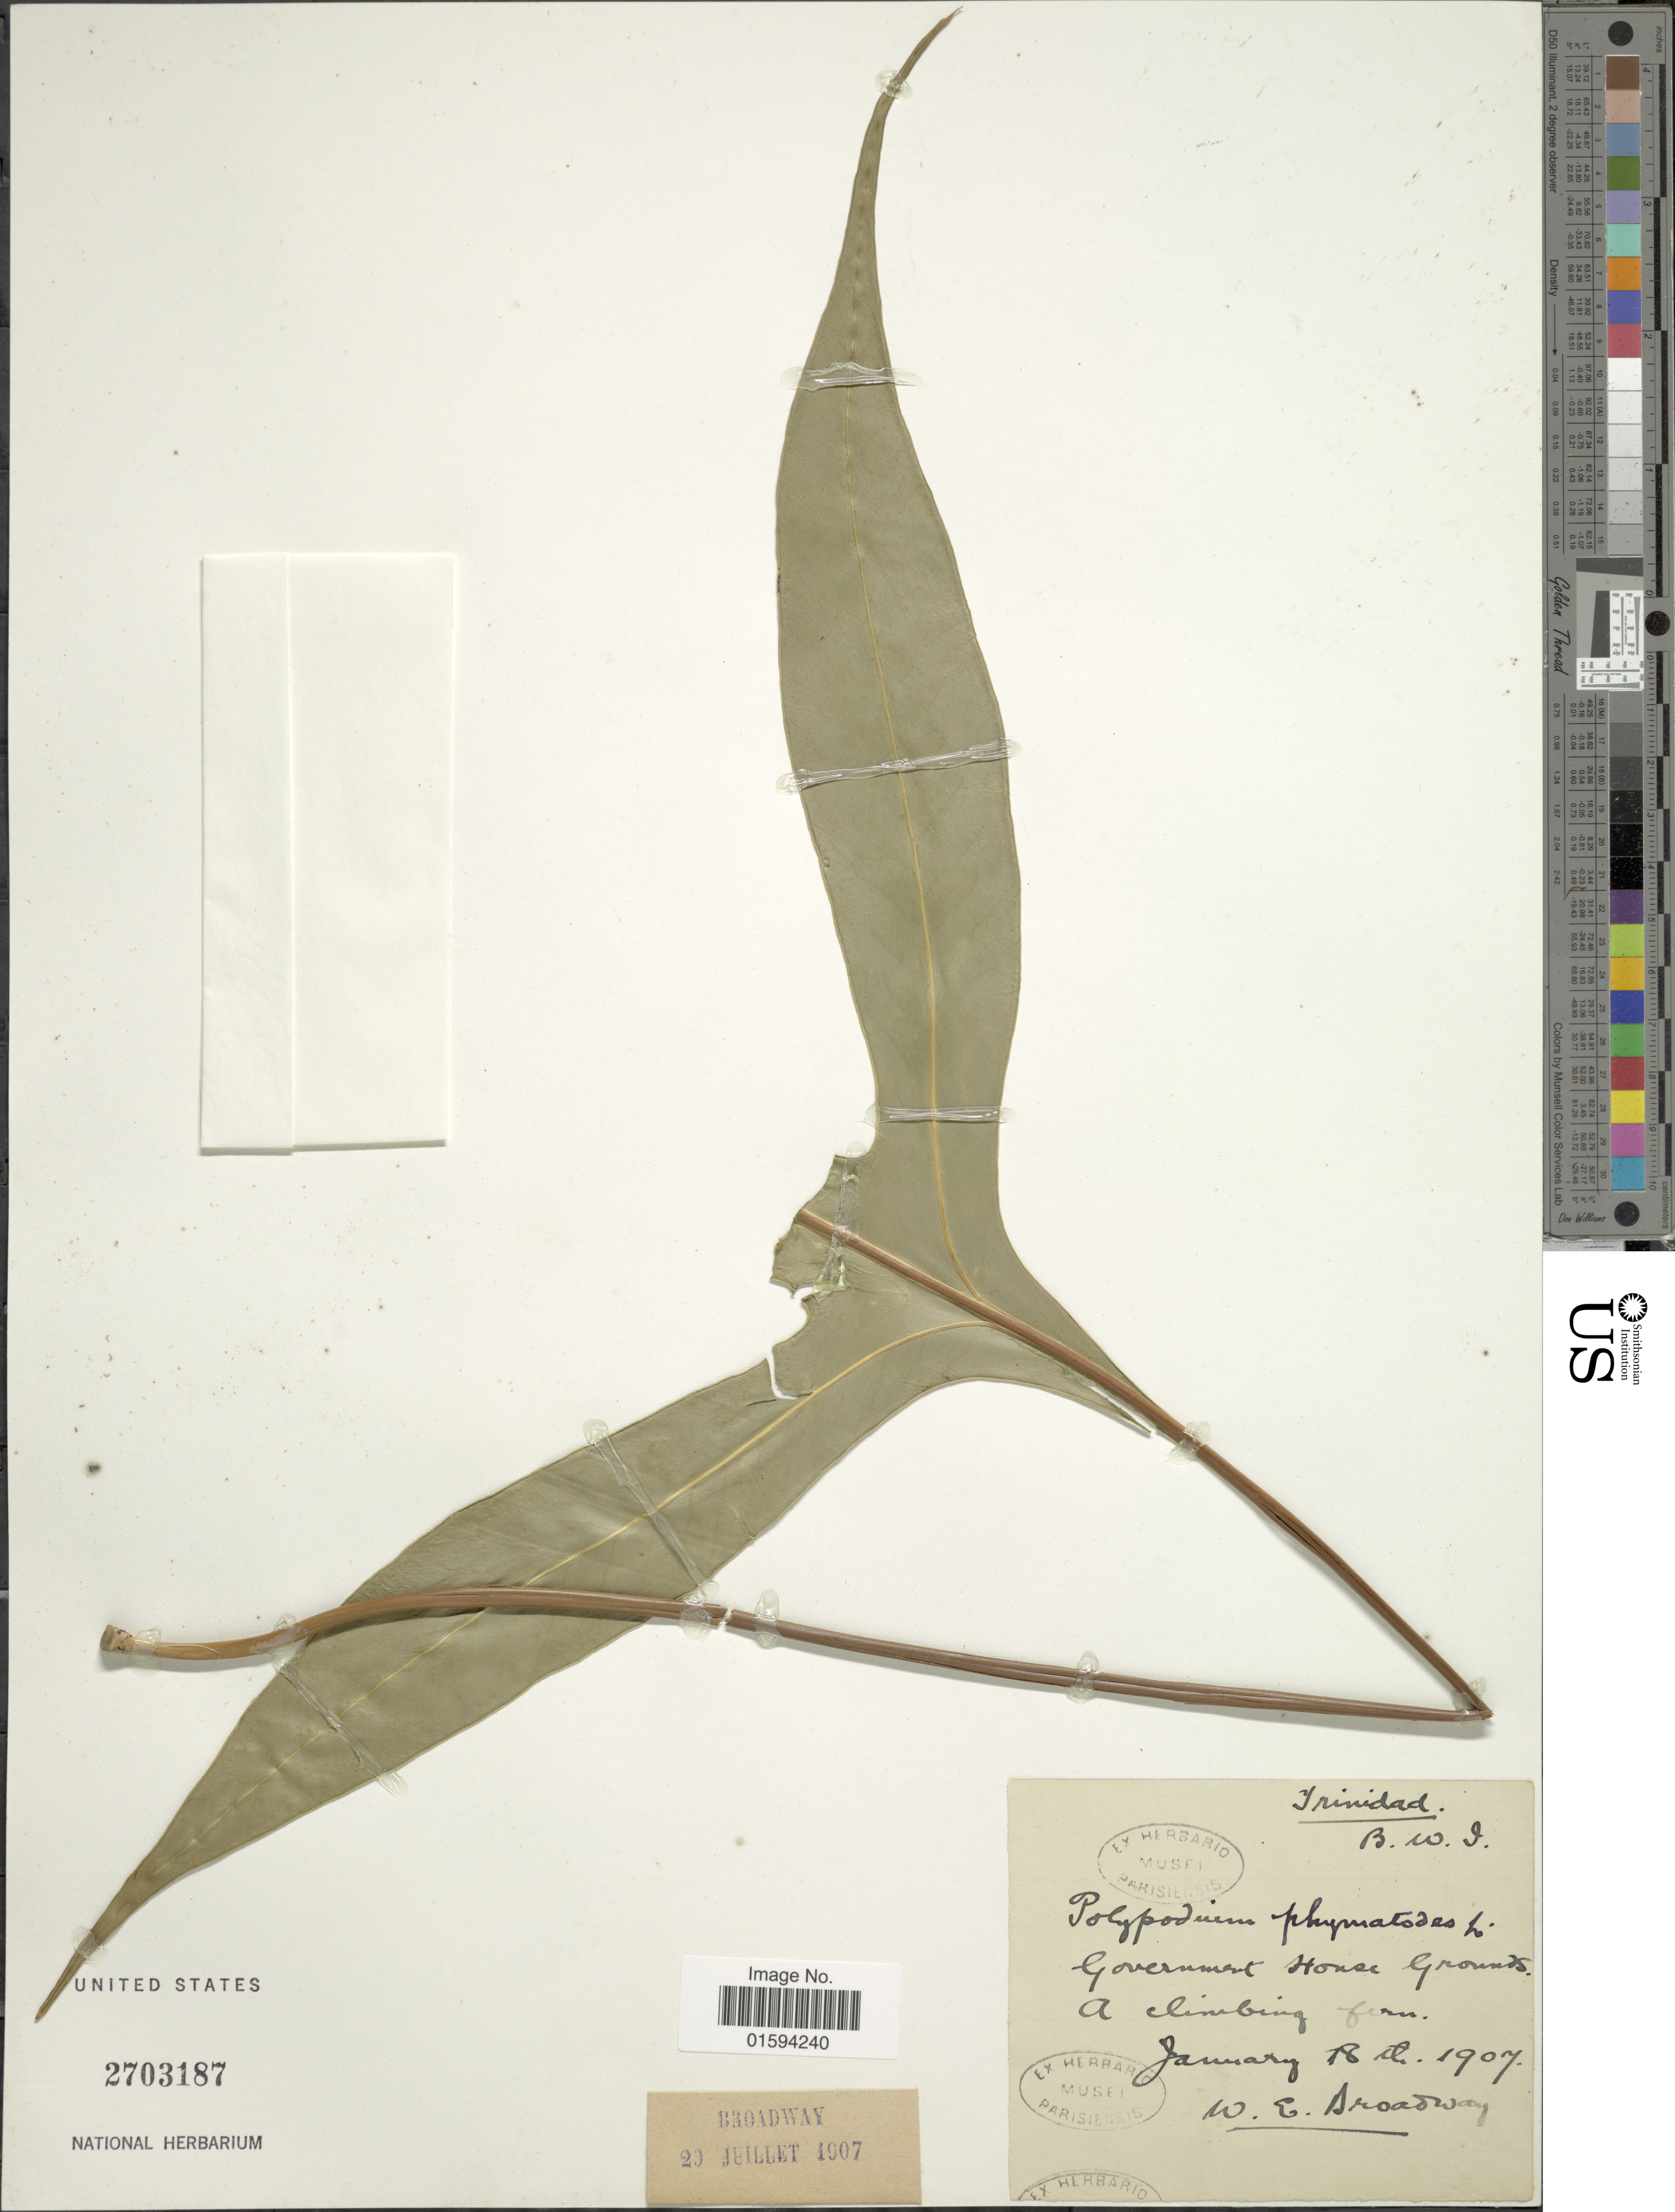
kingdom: Plantae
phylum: Tracheophyta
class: Polypodiopsida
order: Polypodiales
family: Polypodiaceae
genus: Polypodium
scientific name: Polypodium scolopendria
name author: Burm. f.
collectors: W. E. Broadway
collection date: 1907-01-18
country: Trinidad and Tobago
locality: Trinidad, B.W. I., Government House Grounds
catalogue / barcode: US 2703187